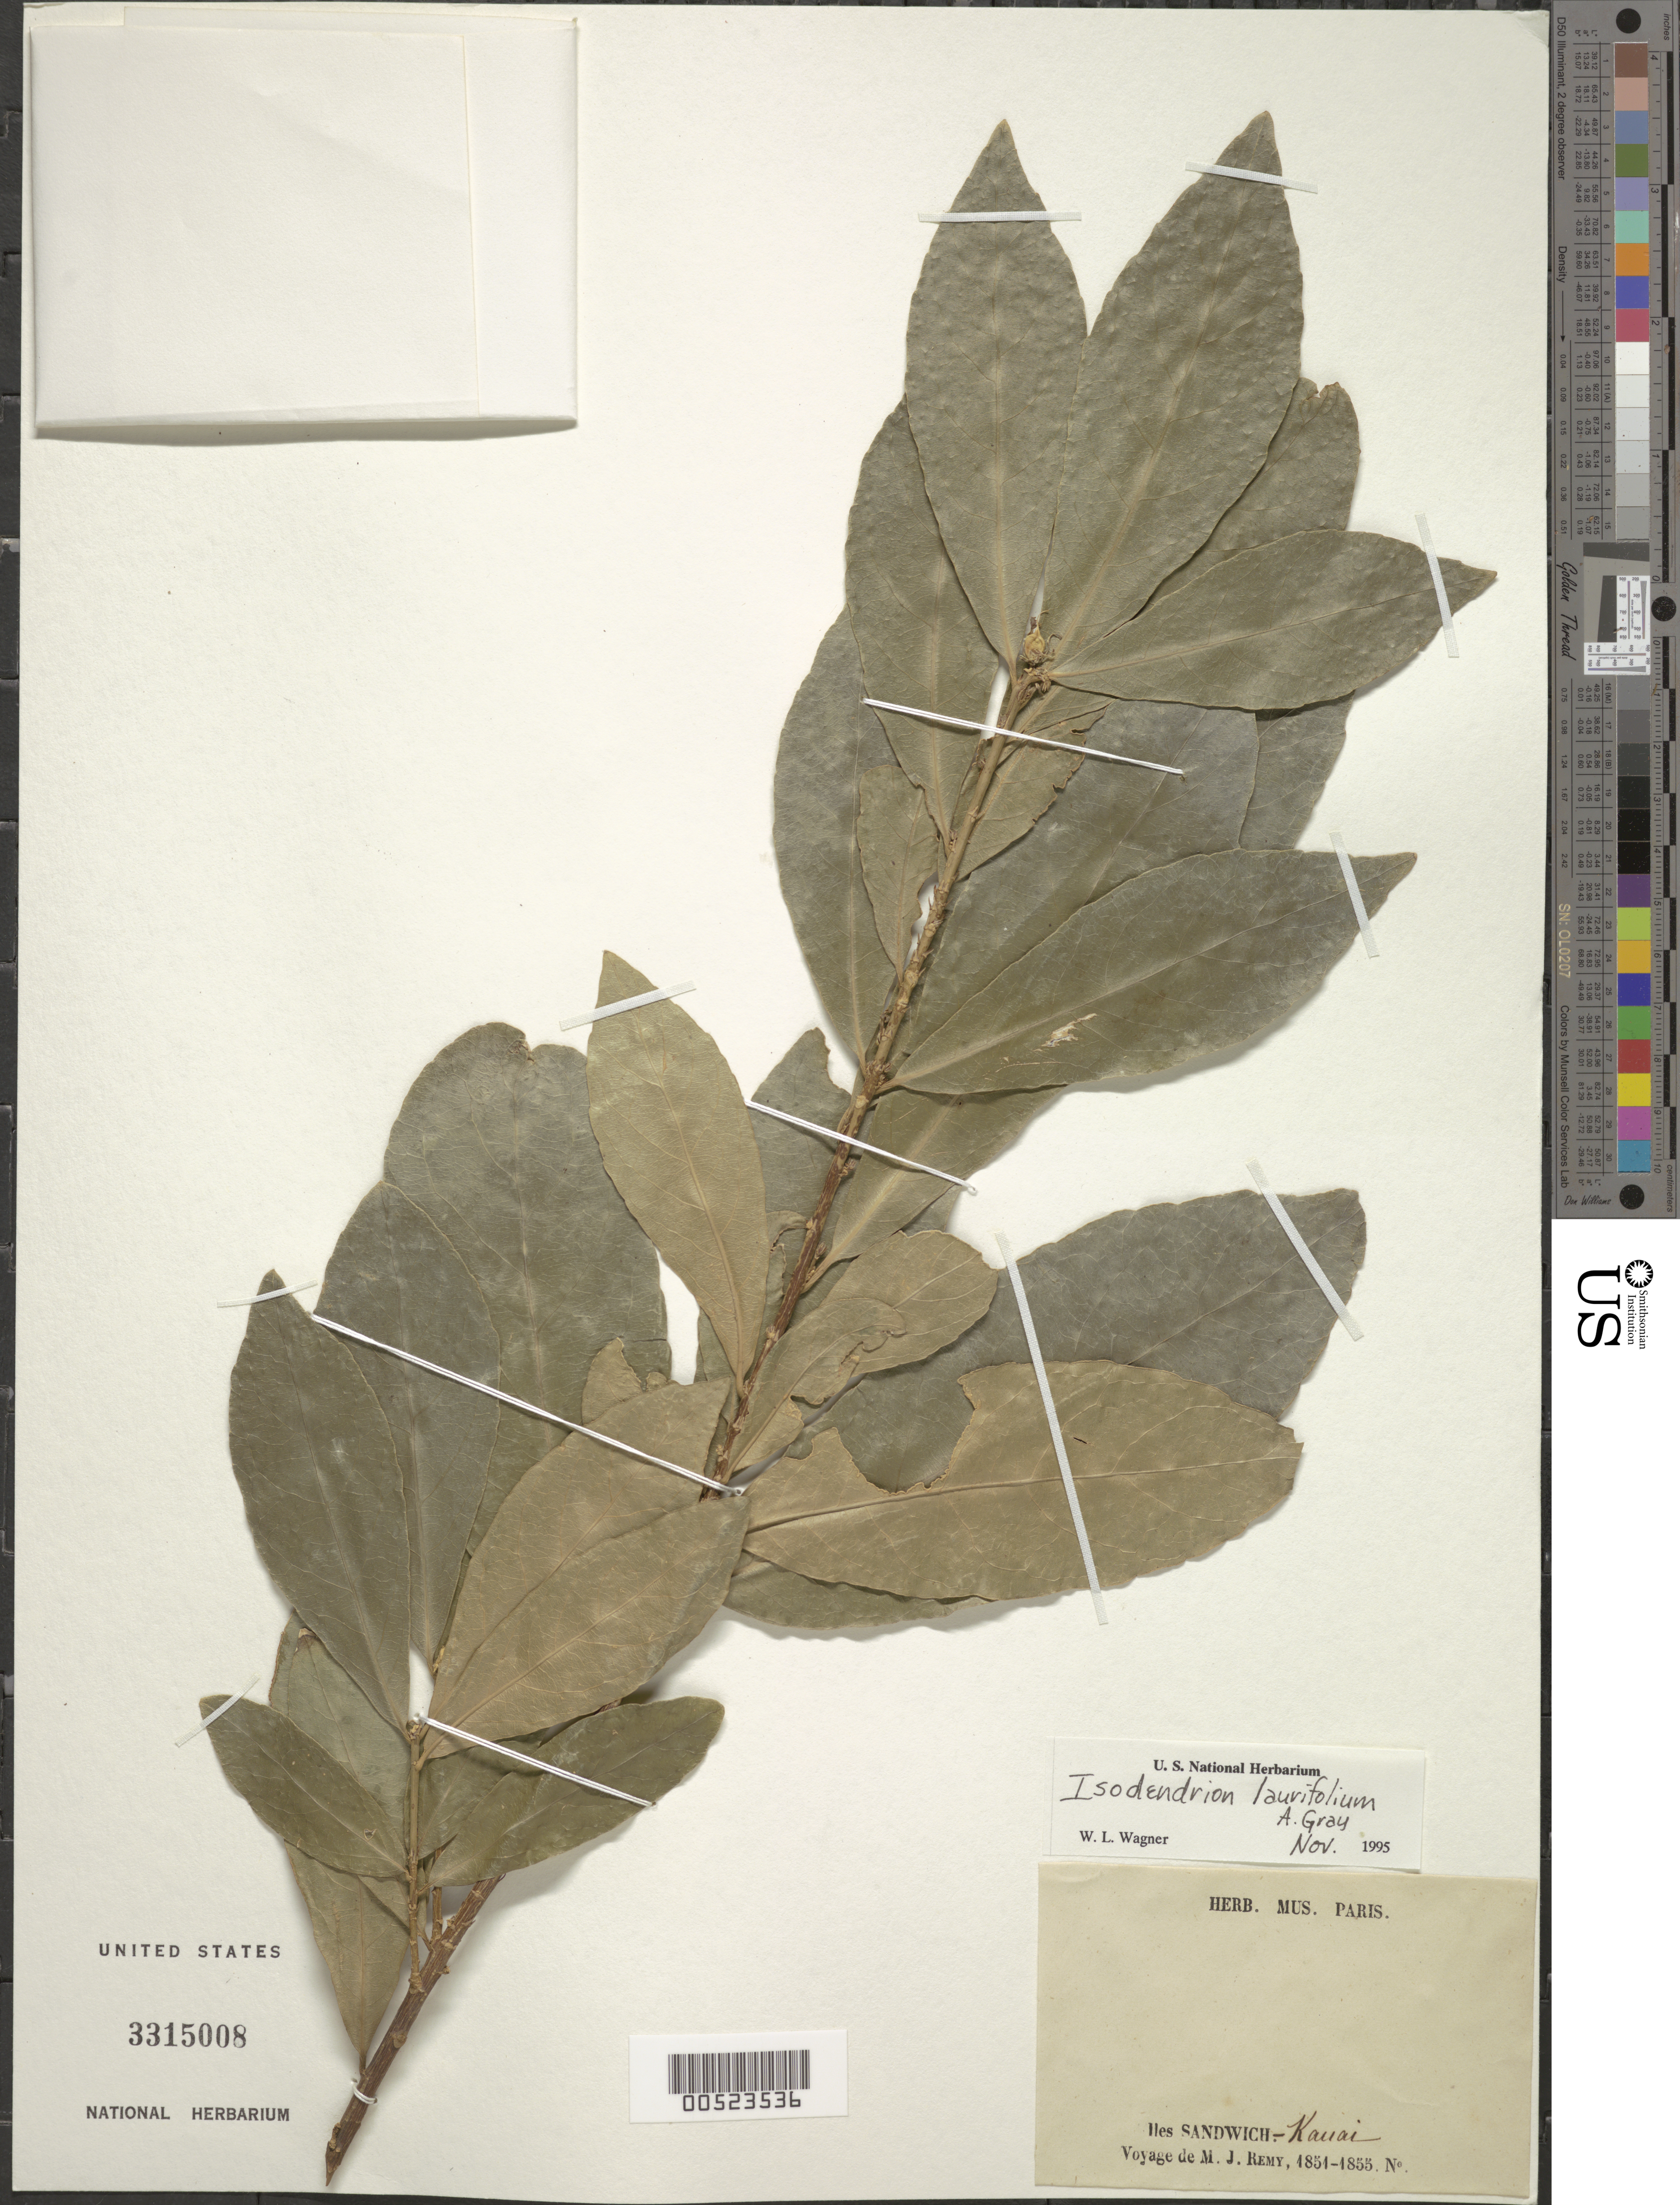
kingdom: Plantae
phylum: Tracheophyta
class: Magnoliopsida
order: Malpighiales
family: Violaceae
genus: Isodendrion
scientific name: Isodendrion laurifolium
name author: A. Gray in Wilkes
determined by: Wagner, W. L., (BOT), Smithsonian Institution - National Museum of Natural History (UNITED STATES)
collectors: E. J. Rémy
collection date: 1851/1855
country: United States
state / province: Hawaii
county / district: Kaui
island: Kaua'i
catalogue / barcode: US 3315008